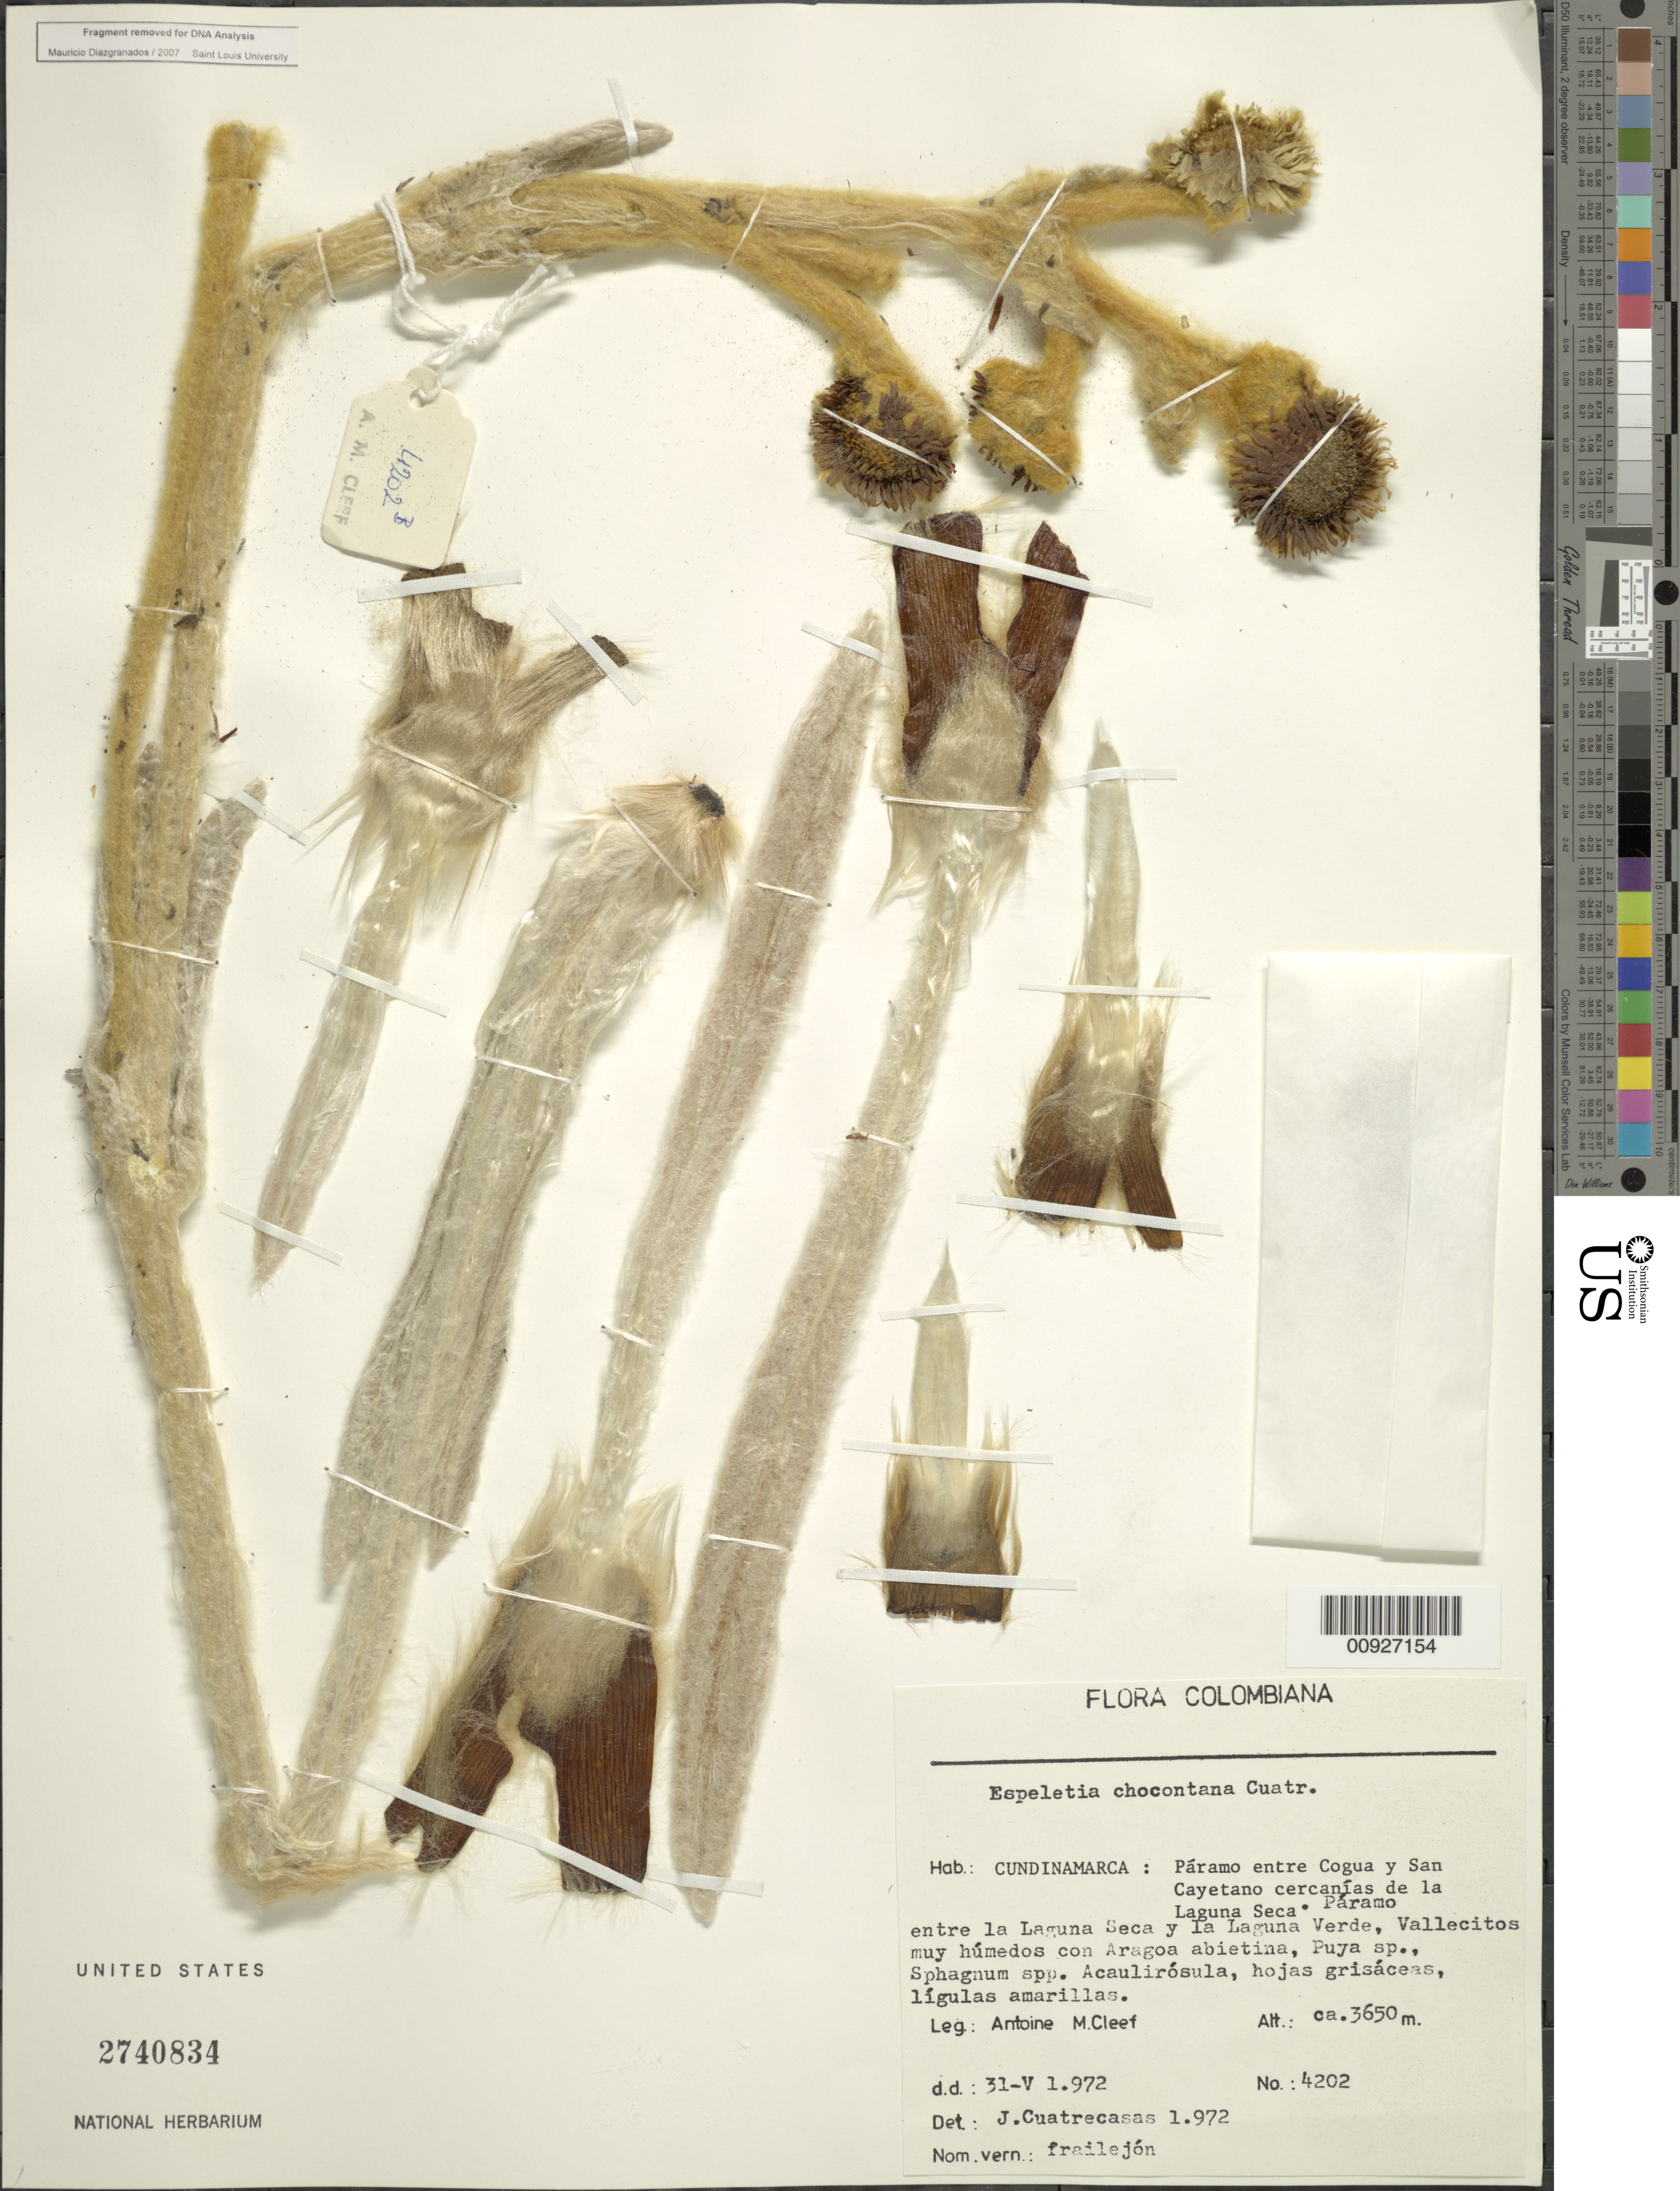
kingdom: Plantae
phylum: Tracheophyta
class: Magnoliopsida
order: Asterales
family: Asteraceae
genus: Espeletia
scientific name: Espeletia chocontana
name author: Cuatrec.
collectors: A. M. Cleef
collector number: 4202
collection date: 1972-05-31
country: Colombia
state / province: Cundinamarca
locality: Páramo entre Cogua y San Cayetano cercanías de la Laguna Seca. Páramo entre la Laguna Seca y la Laguna Verde.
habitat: Vallecitos muy húmedos con Aragoa abietina, Puya sp., Sphagnum spp.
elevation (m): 3650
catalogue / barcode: US 2740834